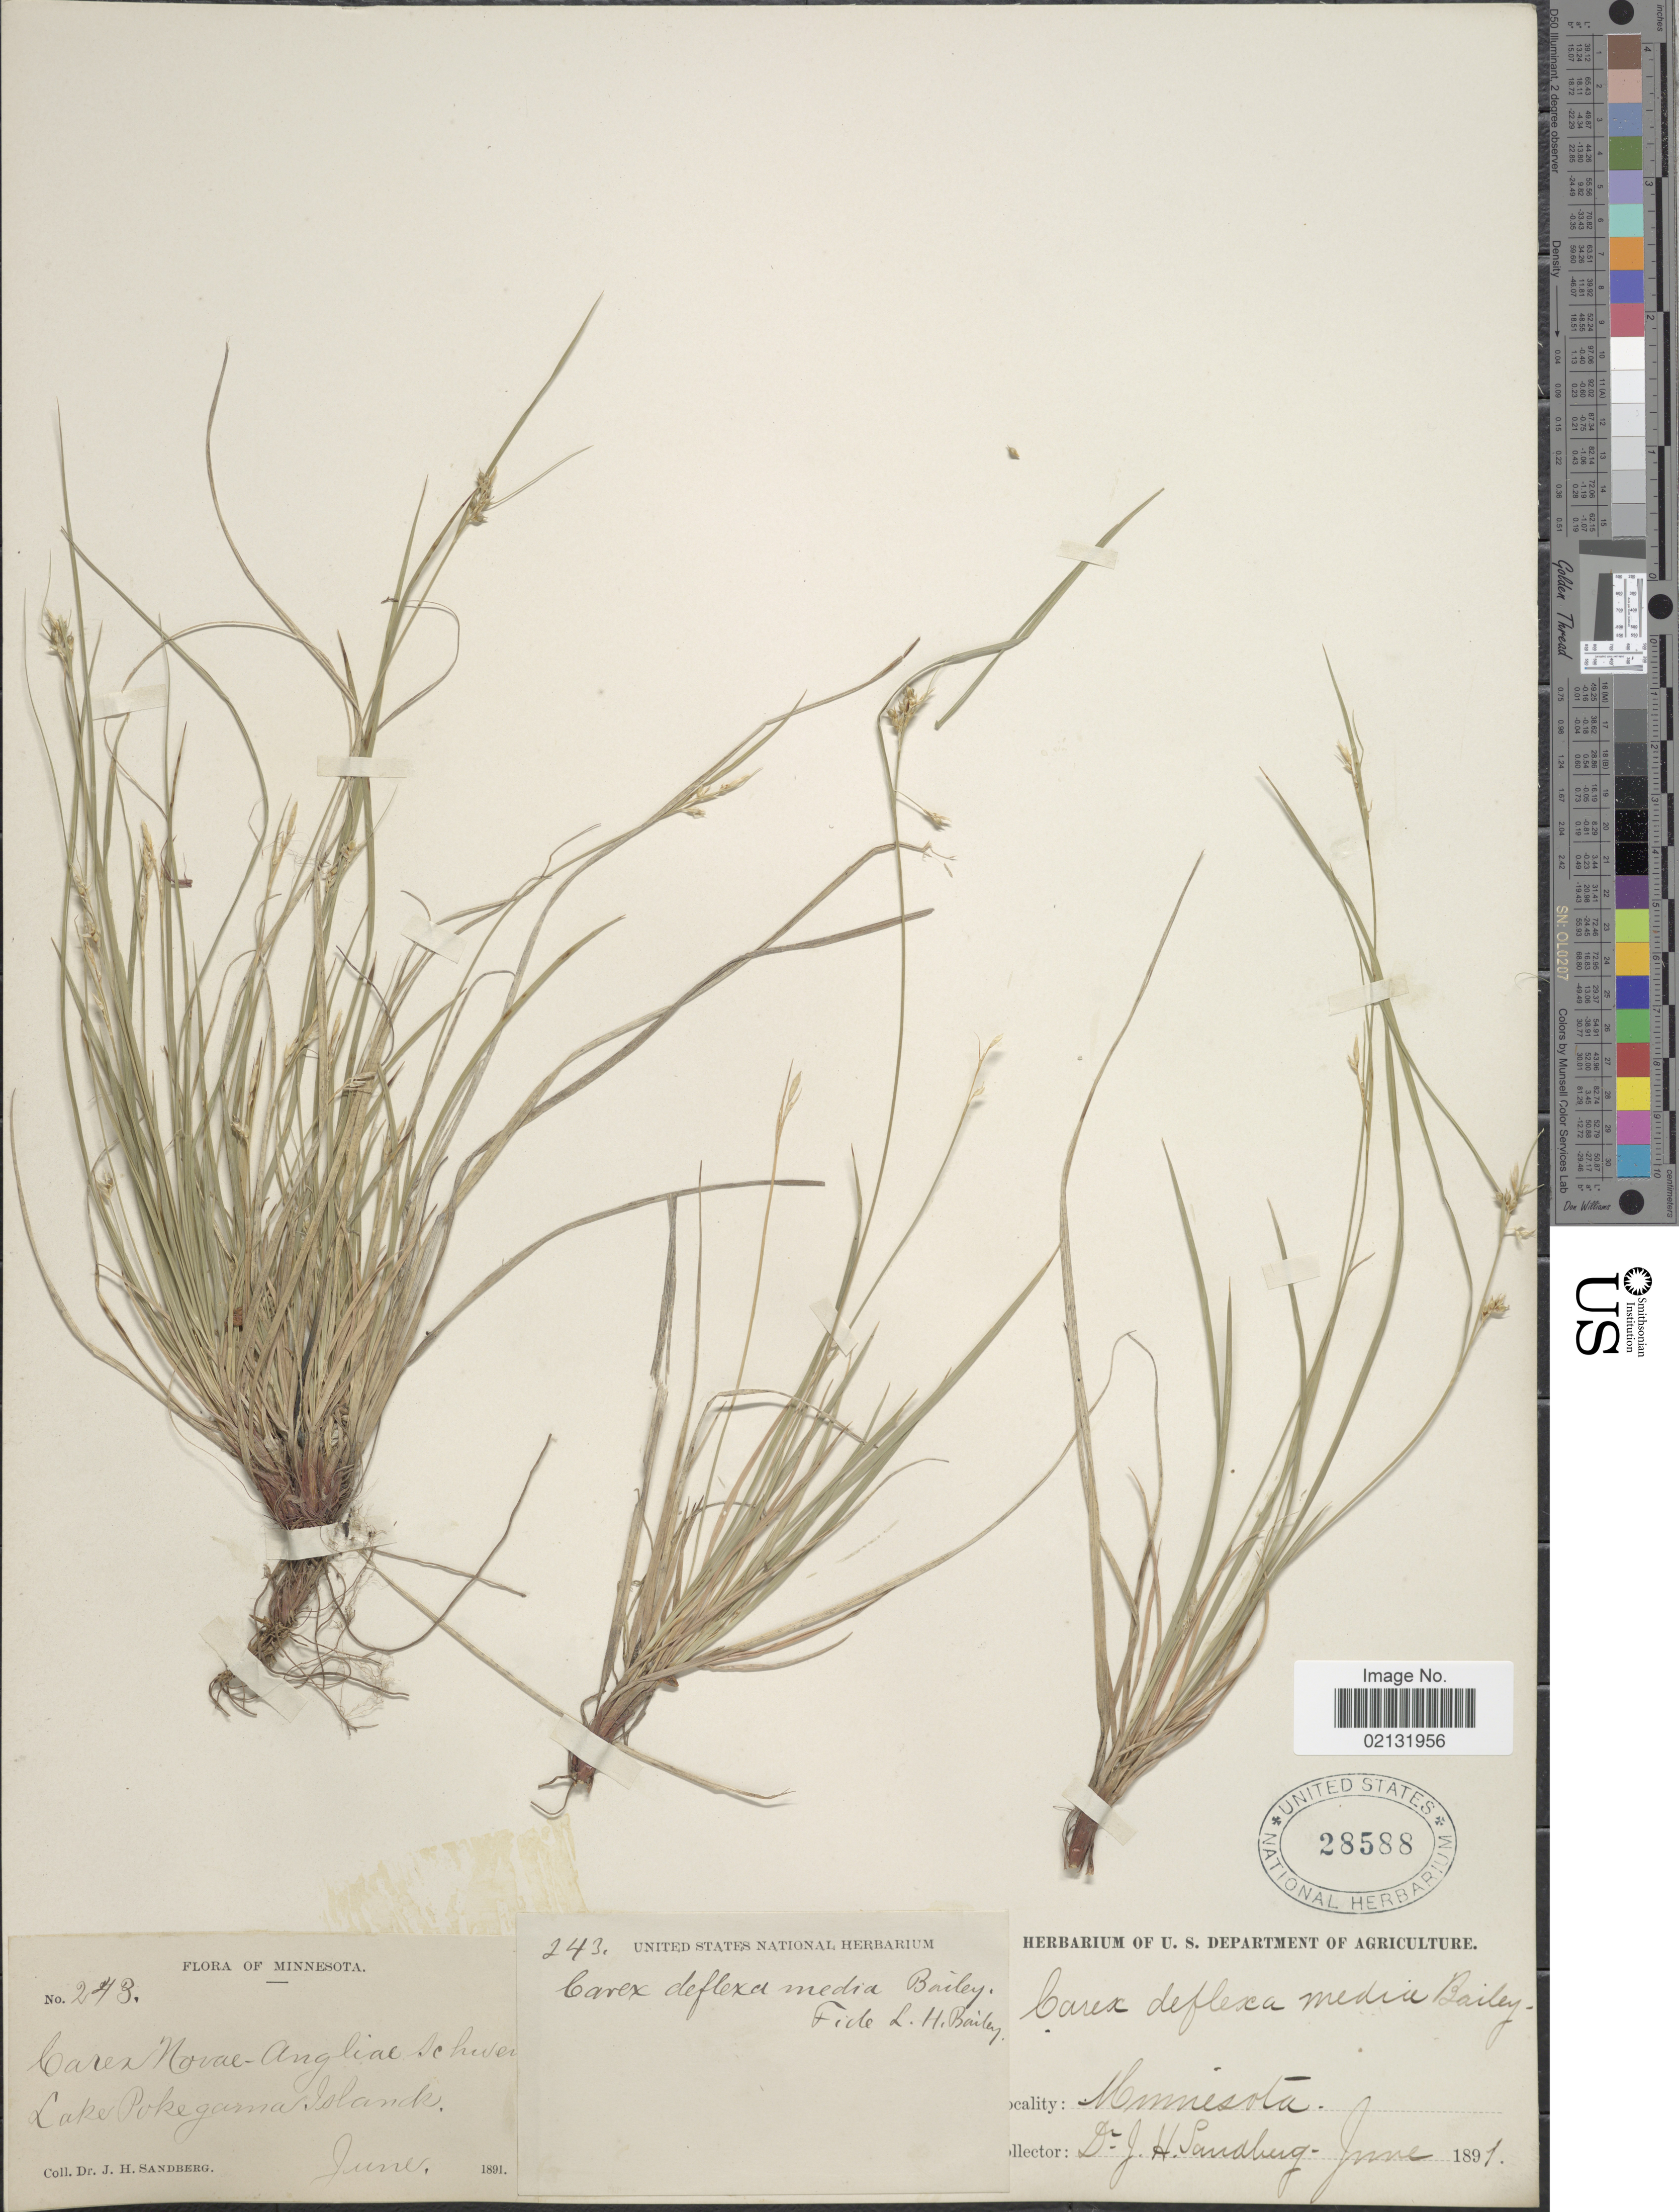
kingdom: Plantae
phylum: Tracheophyta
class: Liliopsida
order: Poales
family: Cyperaceae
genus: Carex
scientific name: Carex rossii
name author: Boott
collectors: J. H. Sandberg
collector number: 243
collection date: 1891-06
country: United States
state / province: Minnesota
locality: Minnesota, Lake Pokegarna Islands.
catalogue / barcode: US 28588